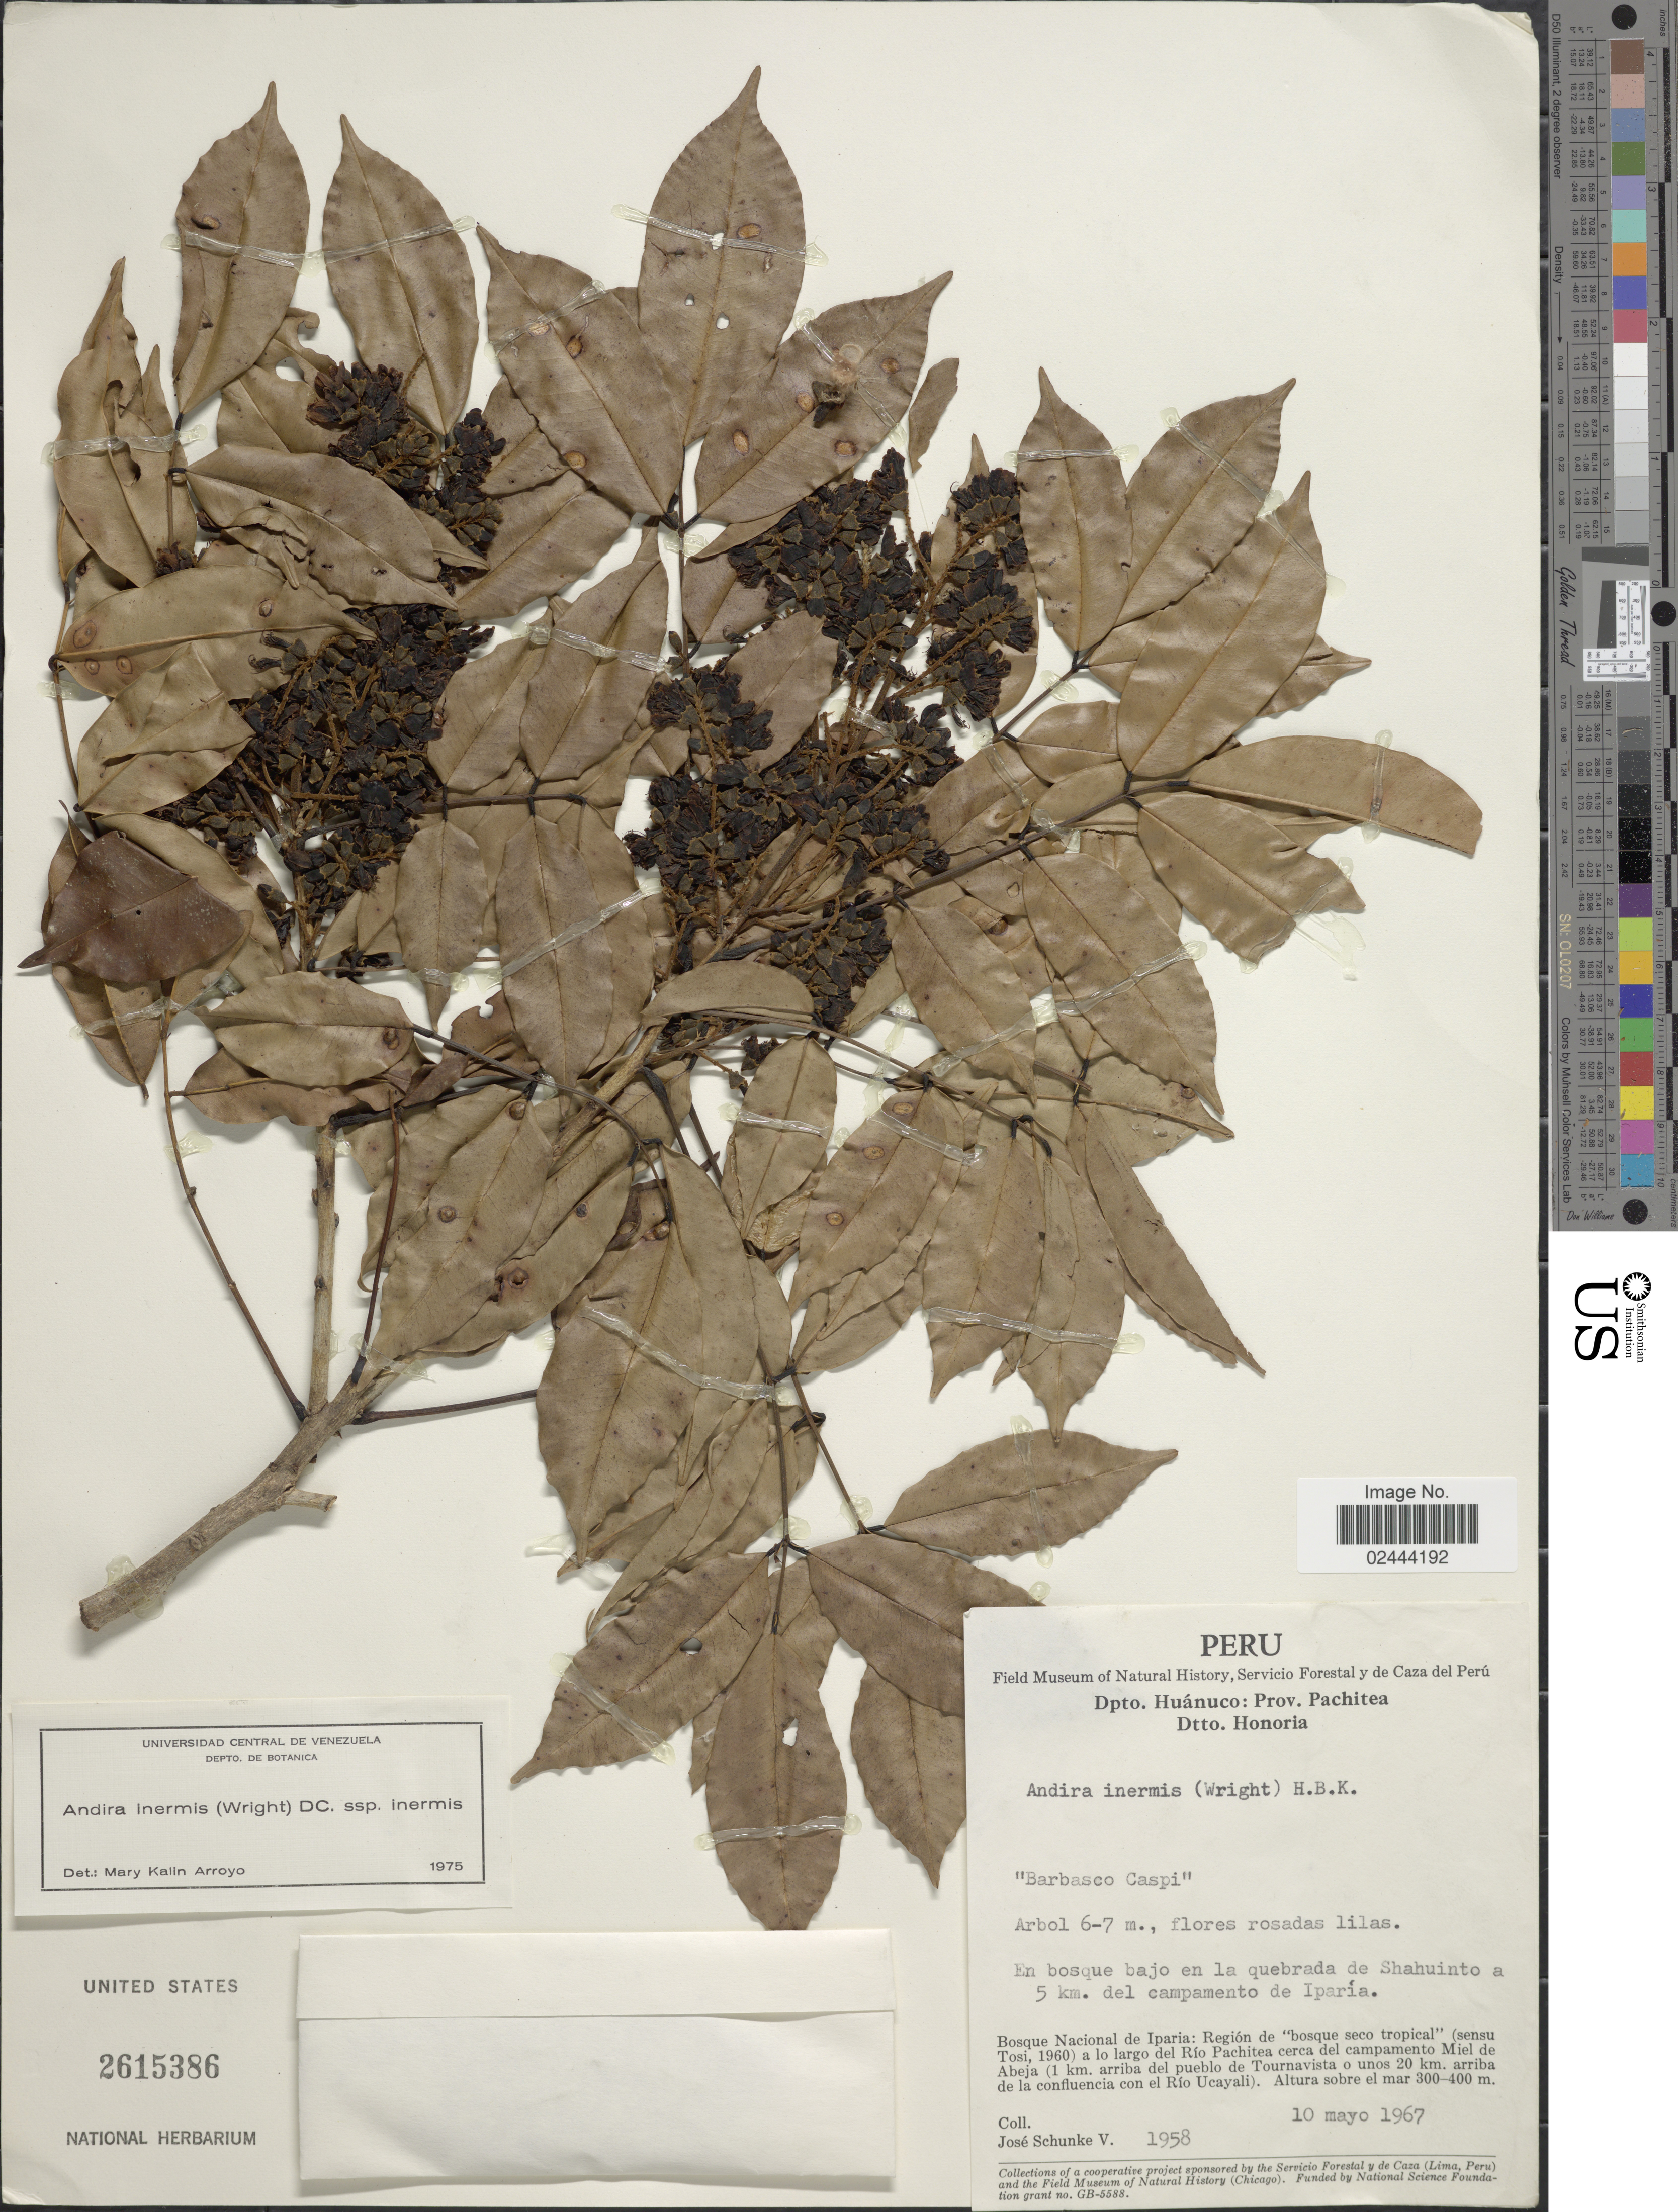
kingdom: Plantae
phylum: Tracheophyta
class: Magnoliopsida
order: Fabales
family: Fabaceae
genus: Andira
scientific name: Andira inermis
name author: (W. Wright) Kunth ex DC.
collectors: J. Schunke Vigo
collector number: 1958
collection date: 1967-05-10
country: Peru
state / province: Huánuco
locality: Prov. Pachitea. Dtto. Honoria. En bosque bajo en la quebrada de Shahuinto a 5 km. del campamento de Iparia. Bosque Nacional de Iparia: Region de "bosque seco tropical"(sensu Tosi, 1960) a lo largo del Rio Pachitea cerca del campamento Miel de Abeja (1 km. arriba del pueblo de Tournavista o unos 20 km, arriba da la confluencia con el Rio Ucayali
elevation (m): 300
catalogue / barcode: US 2615386